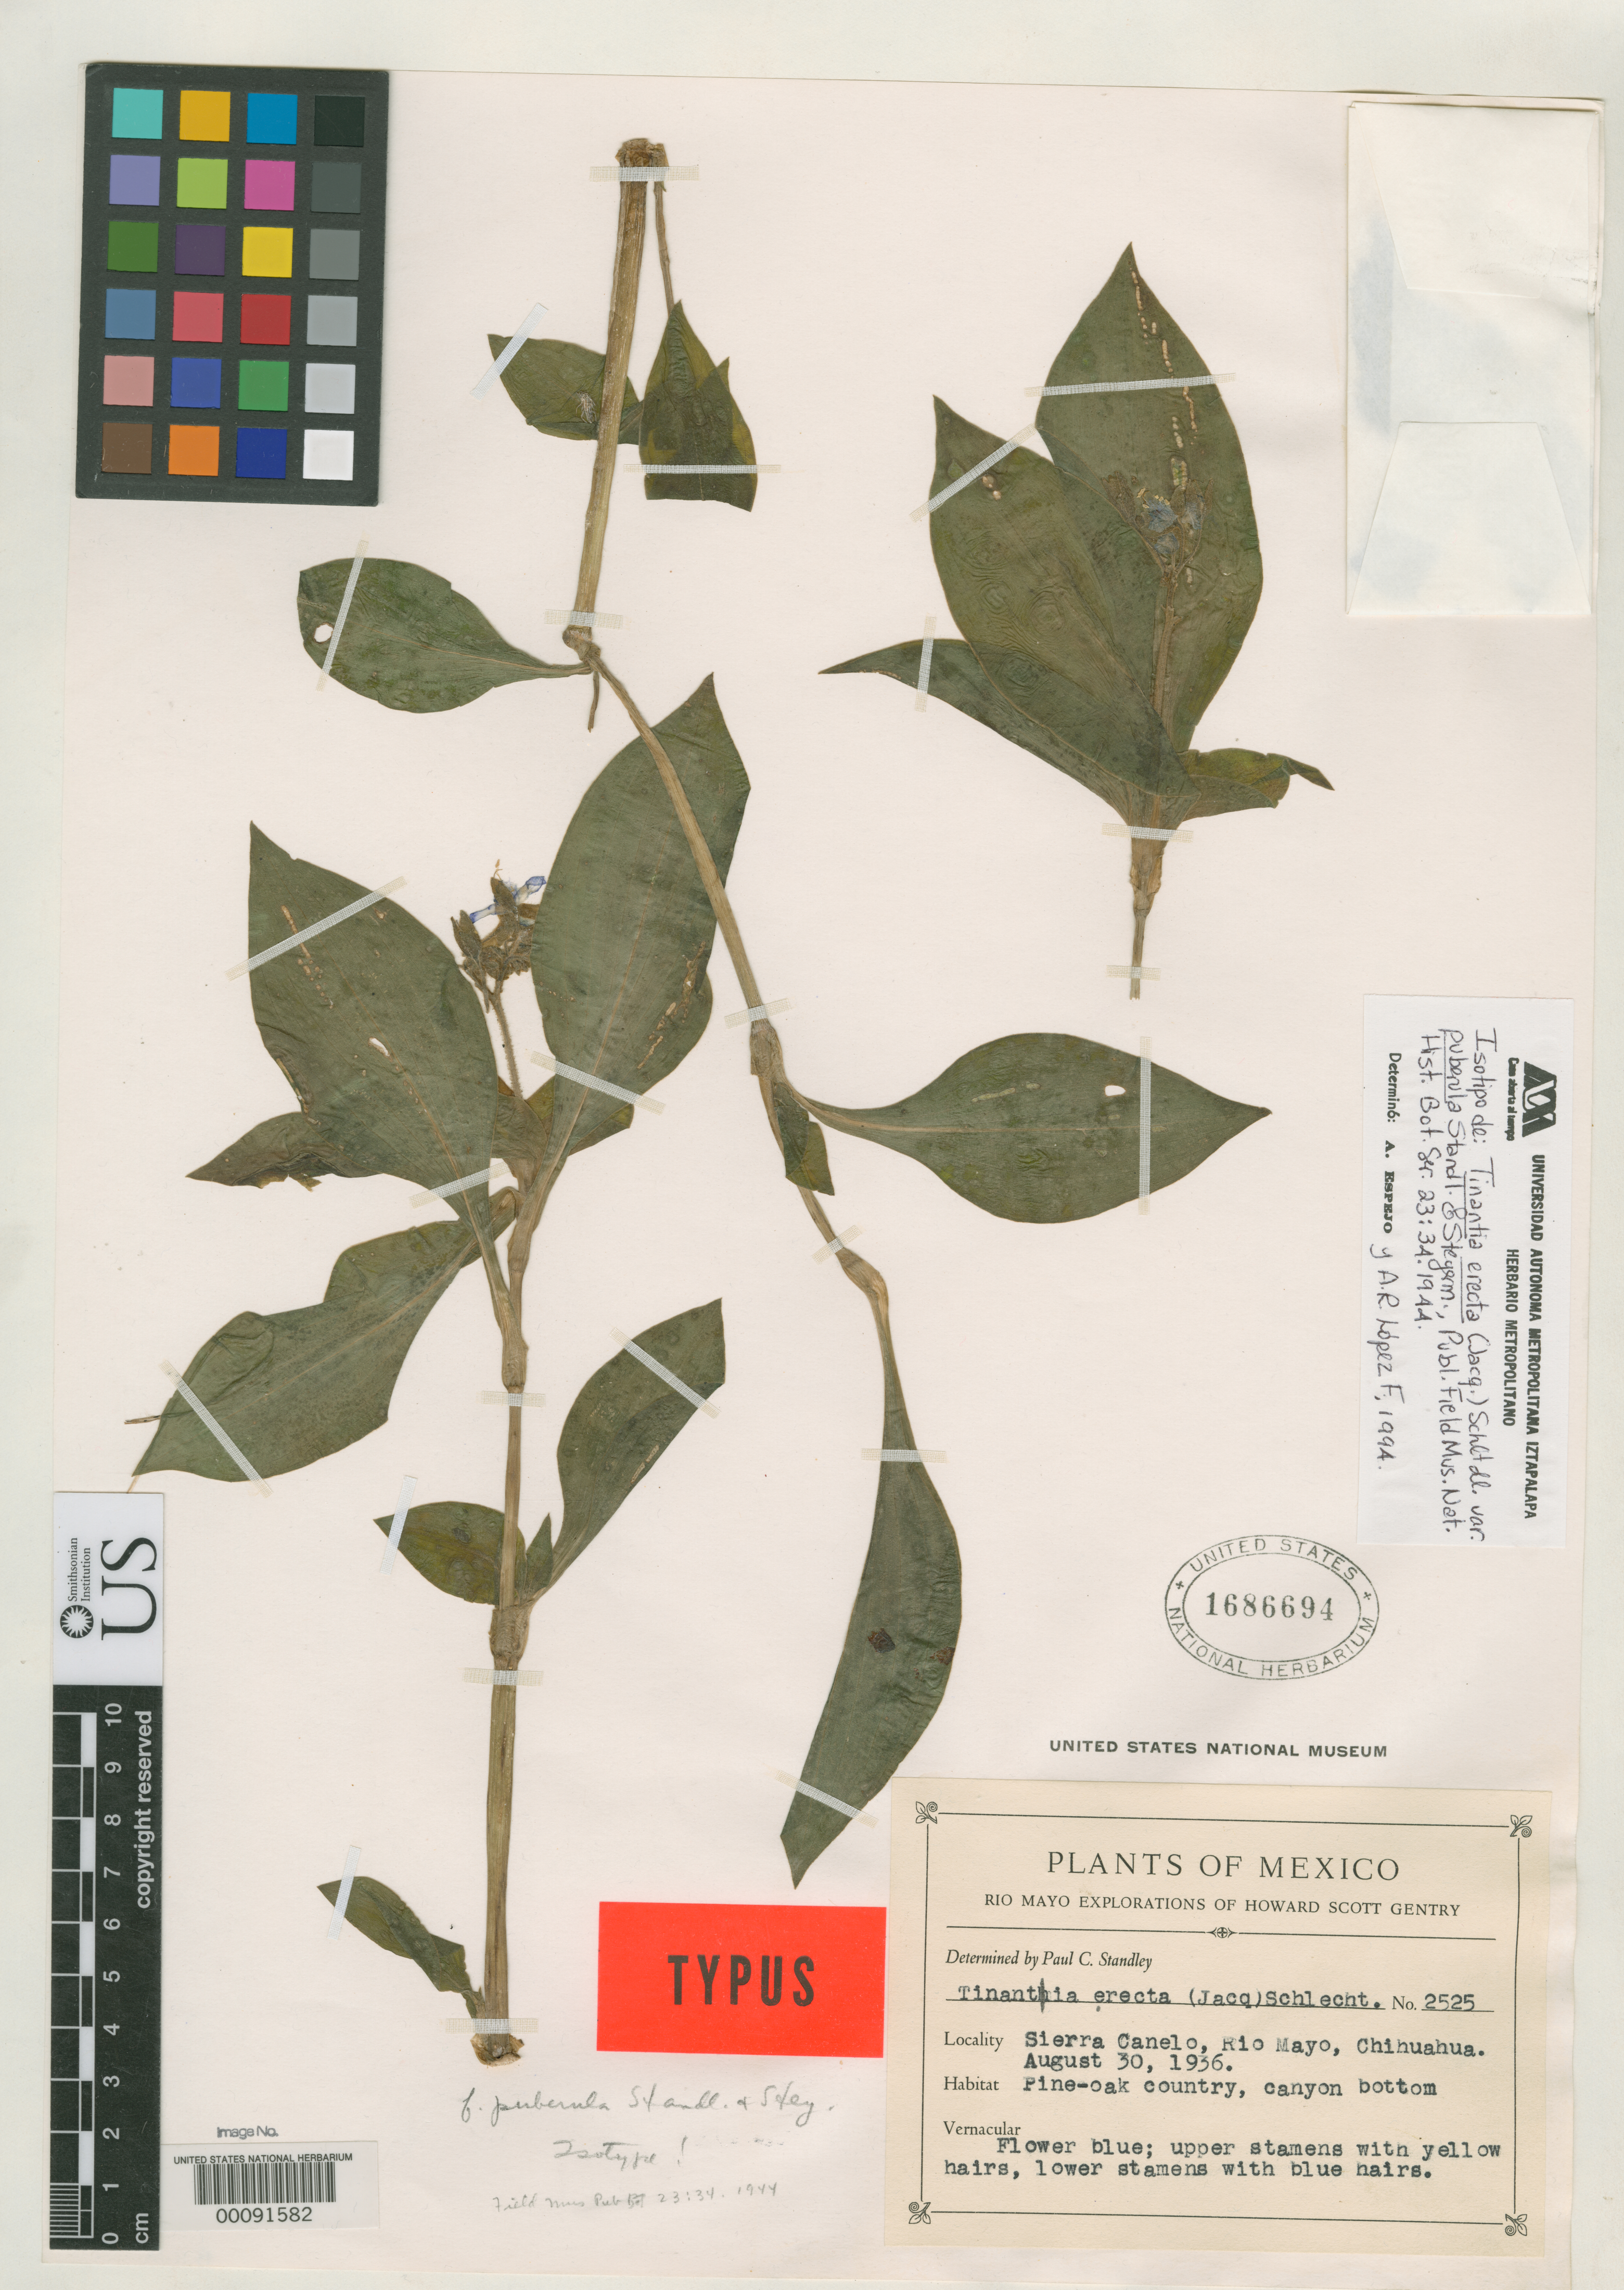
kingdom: Plantae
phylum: Tracheophyta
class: Liliopsida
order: Commelinales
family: Commelinaceae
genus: Tinantia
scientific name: Tinantia erecta f. puberula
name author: Standl. & Steyerm.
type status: Isotype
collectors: H. S. Gentry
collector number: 2525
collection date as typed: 30 Aug 1936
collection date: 1936-08-30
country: Mexico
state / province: Chihuahua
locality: Sierra Canelo, Rio Mayo.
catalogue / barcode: US 1686694